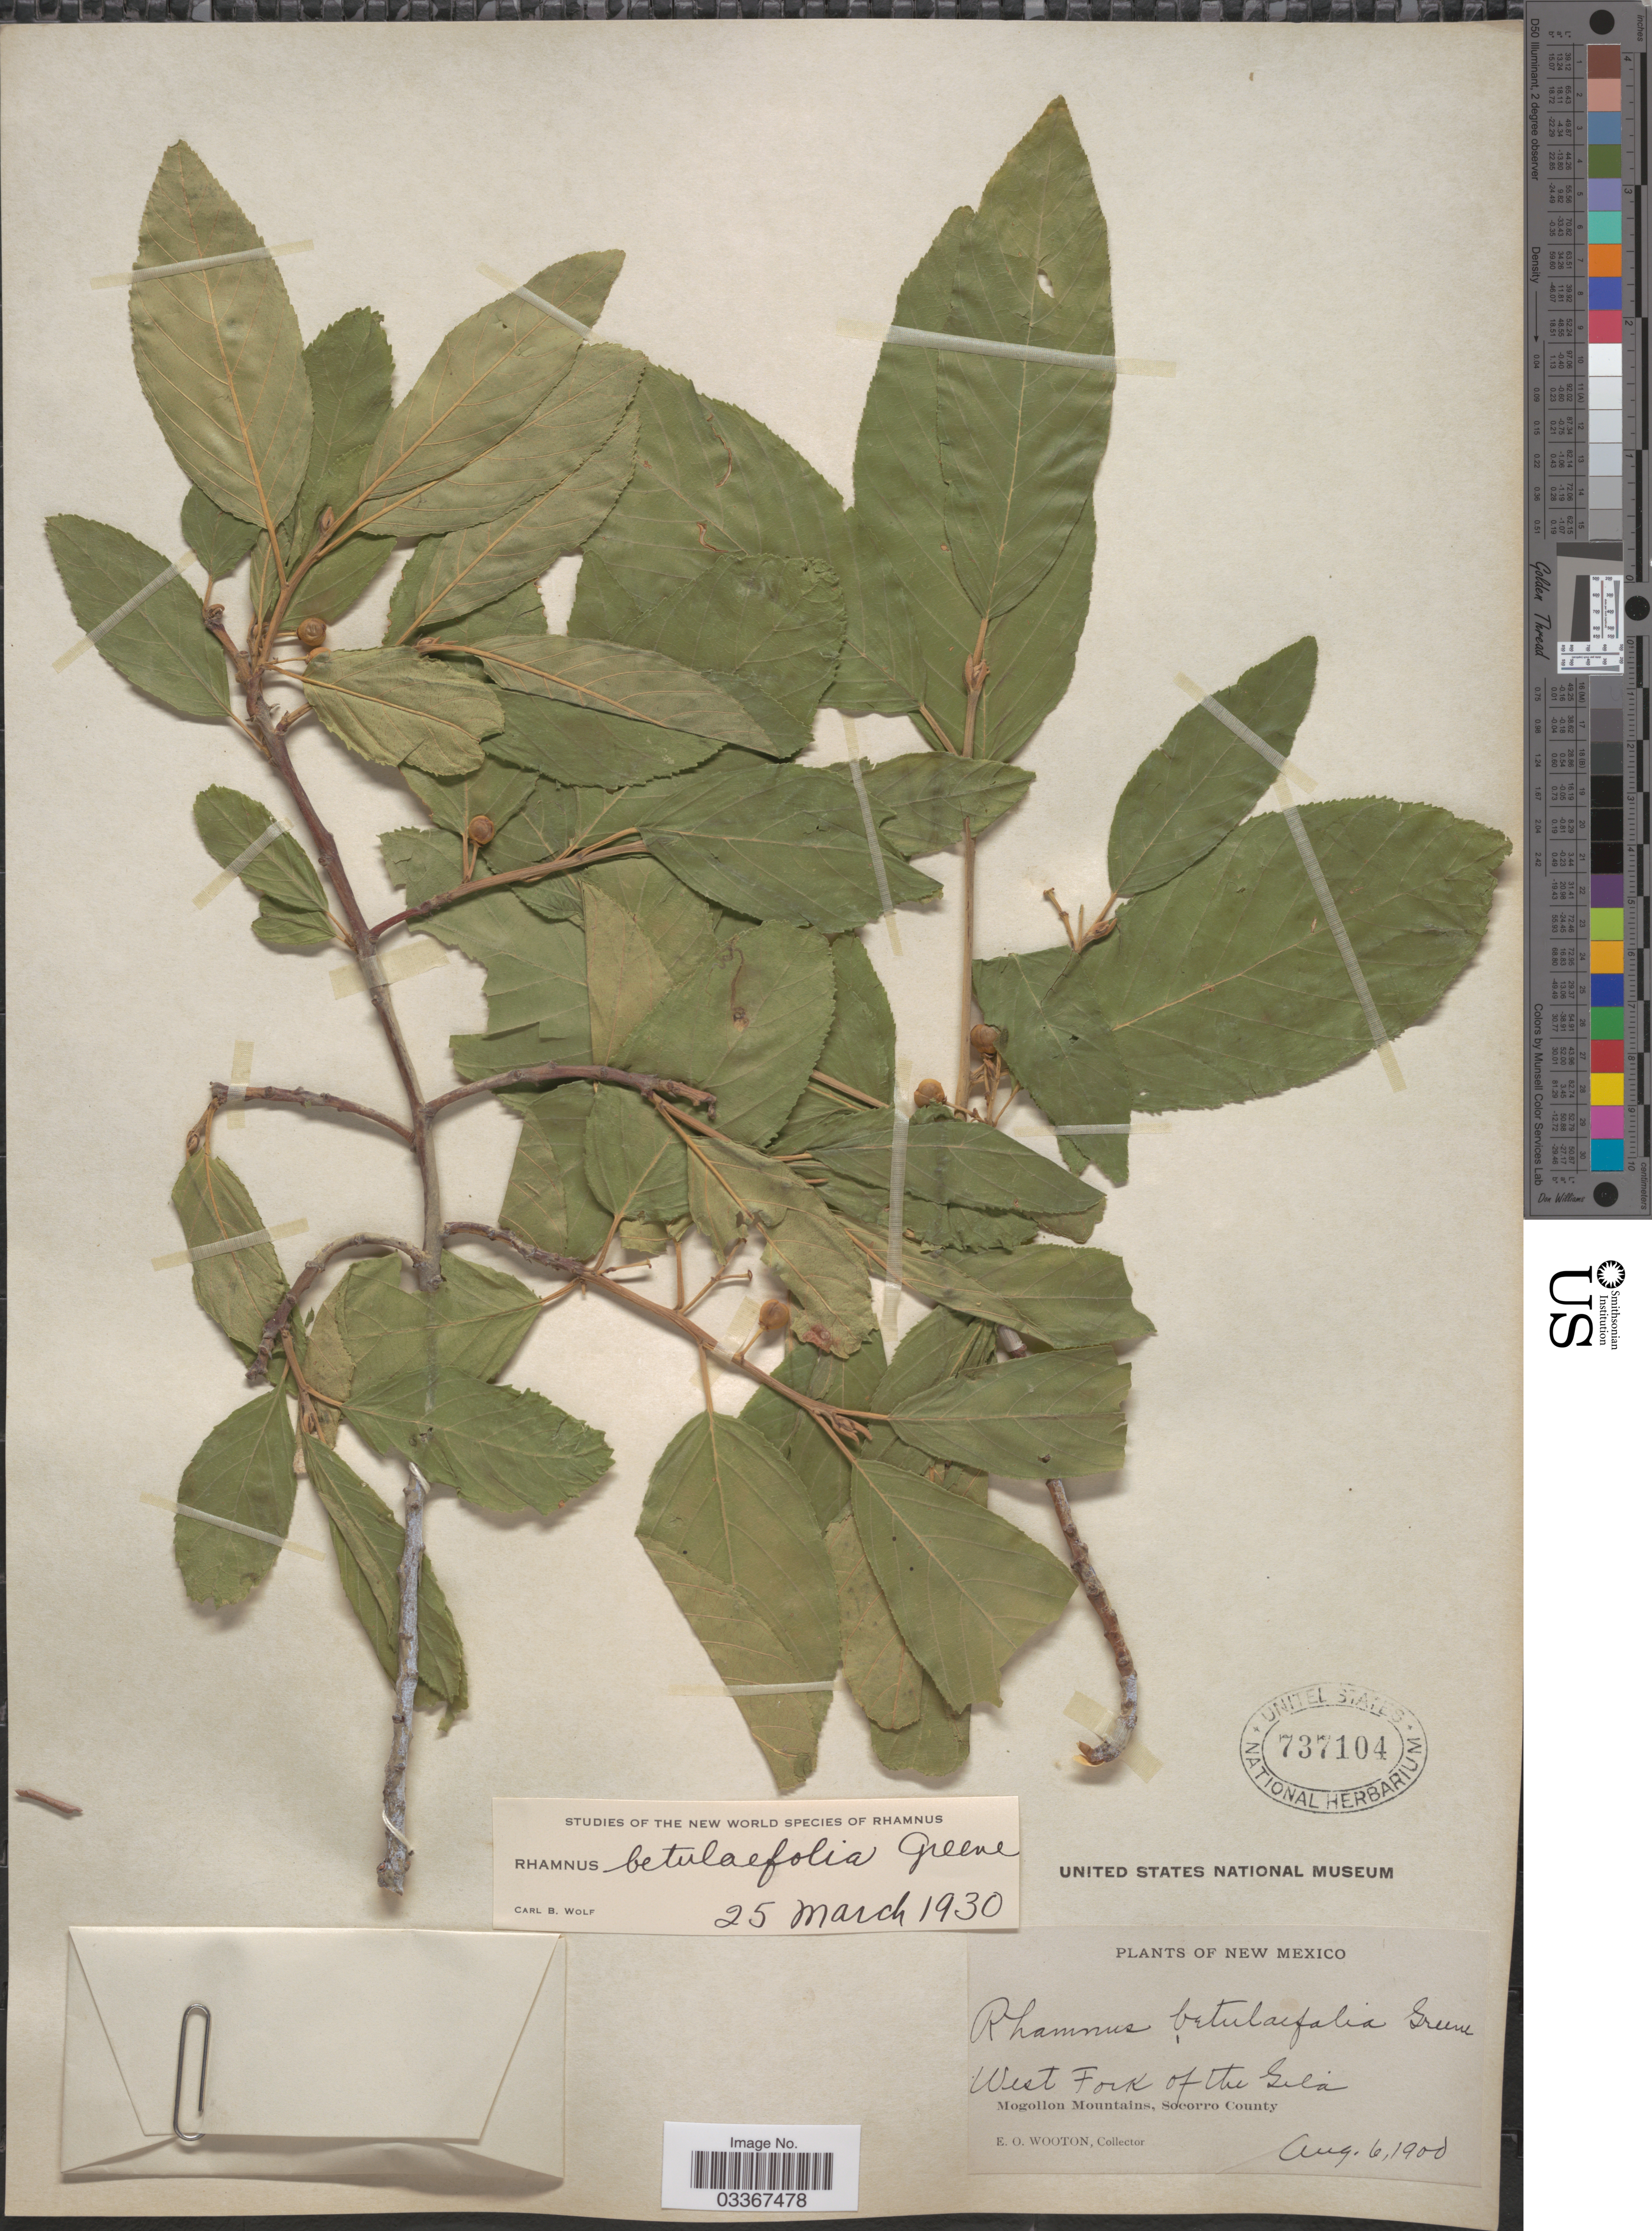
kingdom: Plantae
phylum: Tracheophyta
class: Magnoliopsida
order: Rosales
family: Rhamnaceae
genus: Frangula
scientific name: Frangula betulifolia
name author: (Greene) Grubov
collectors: E. O. Wooton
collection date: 1900-08-06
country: United States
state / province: New Mexico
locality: West Fork of the Gila. Mogollon Mountains, Socorro County.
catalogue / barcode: US 737104